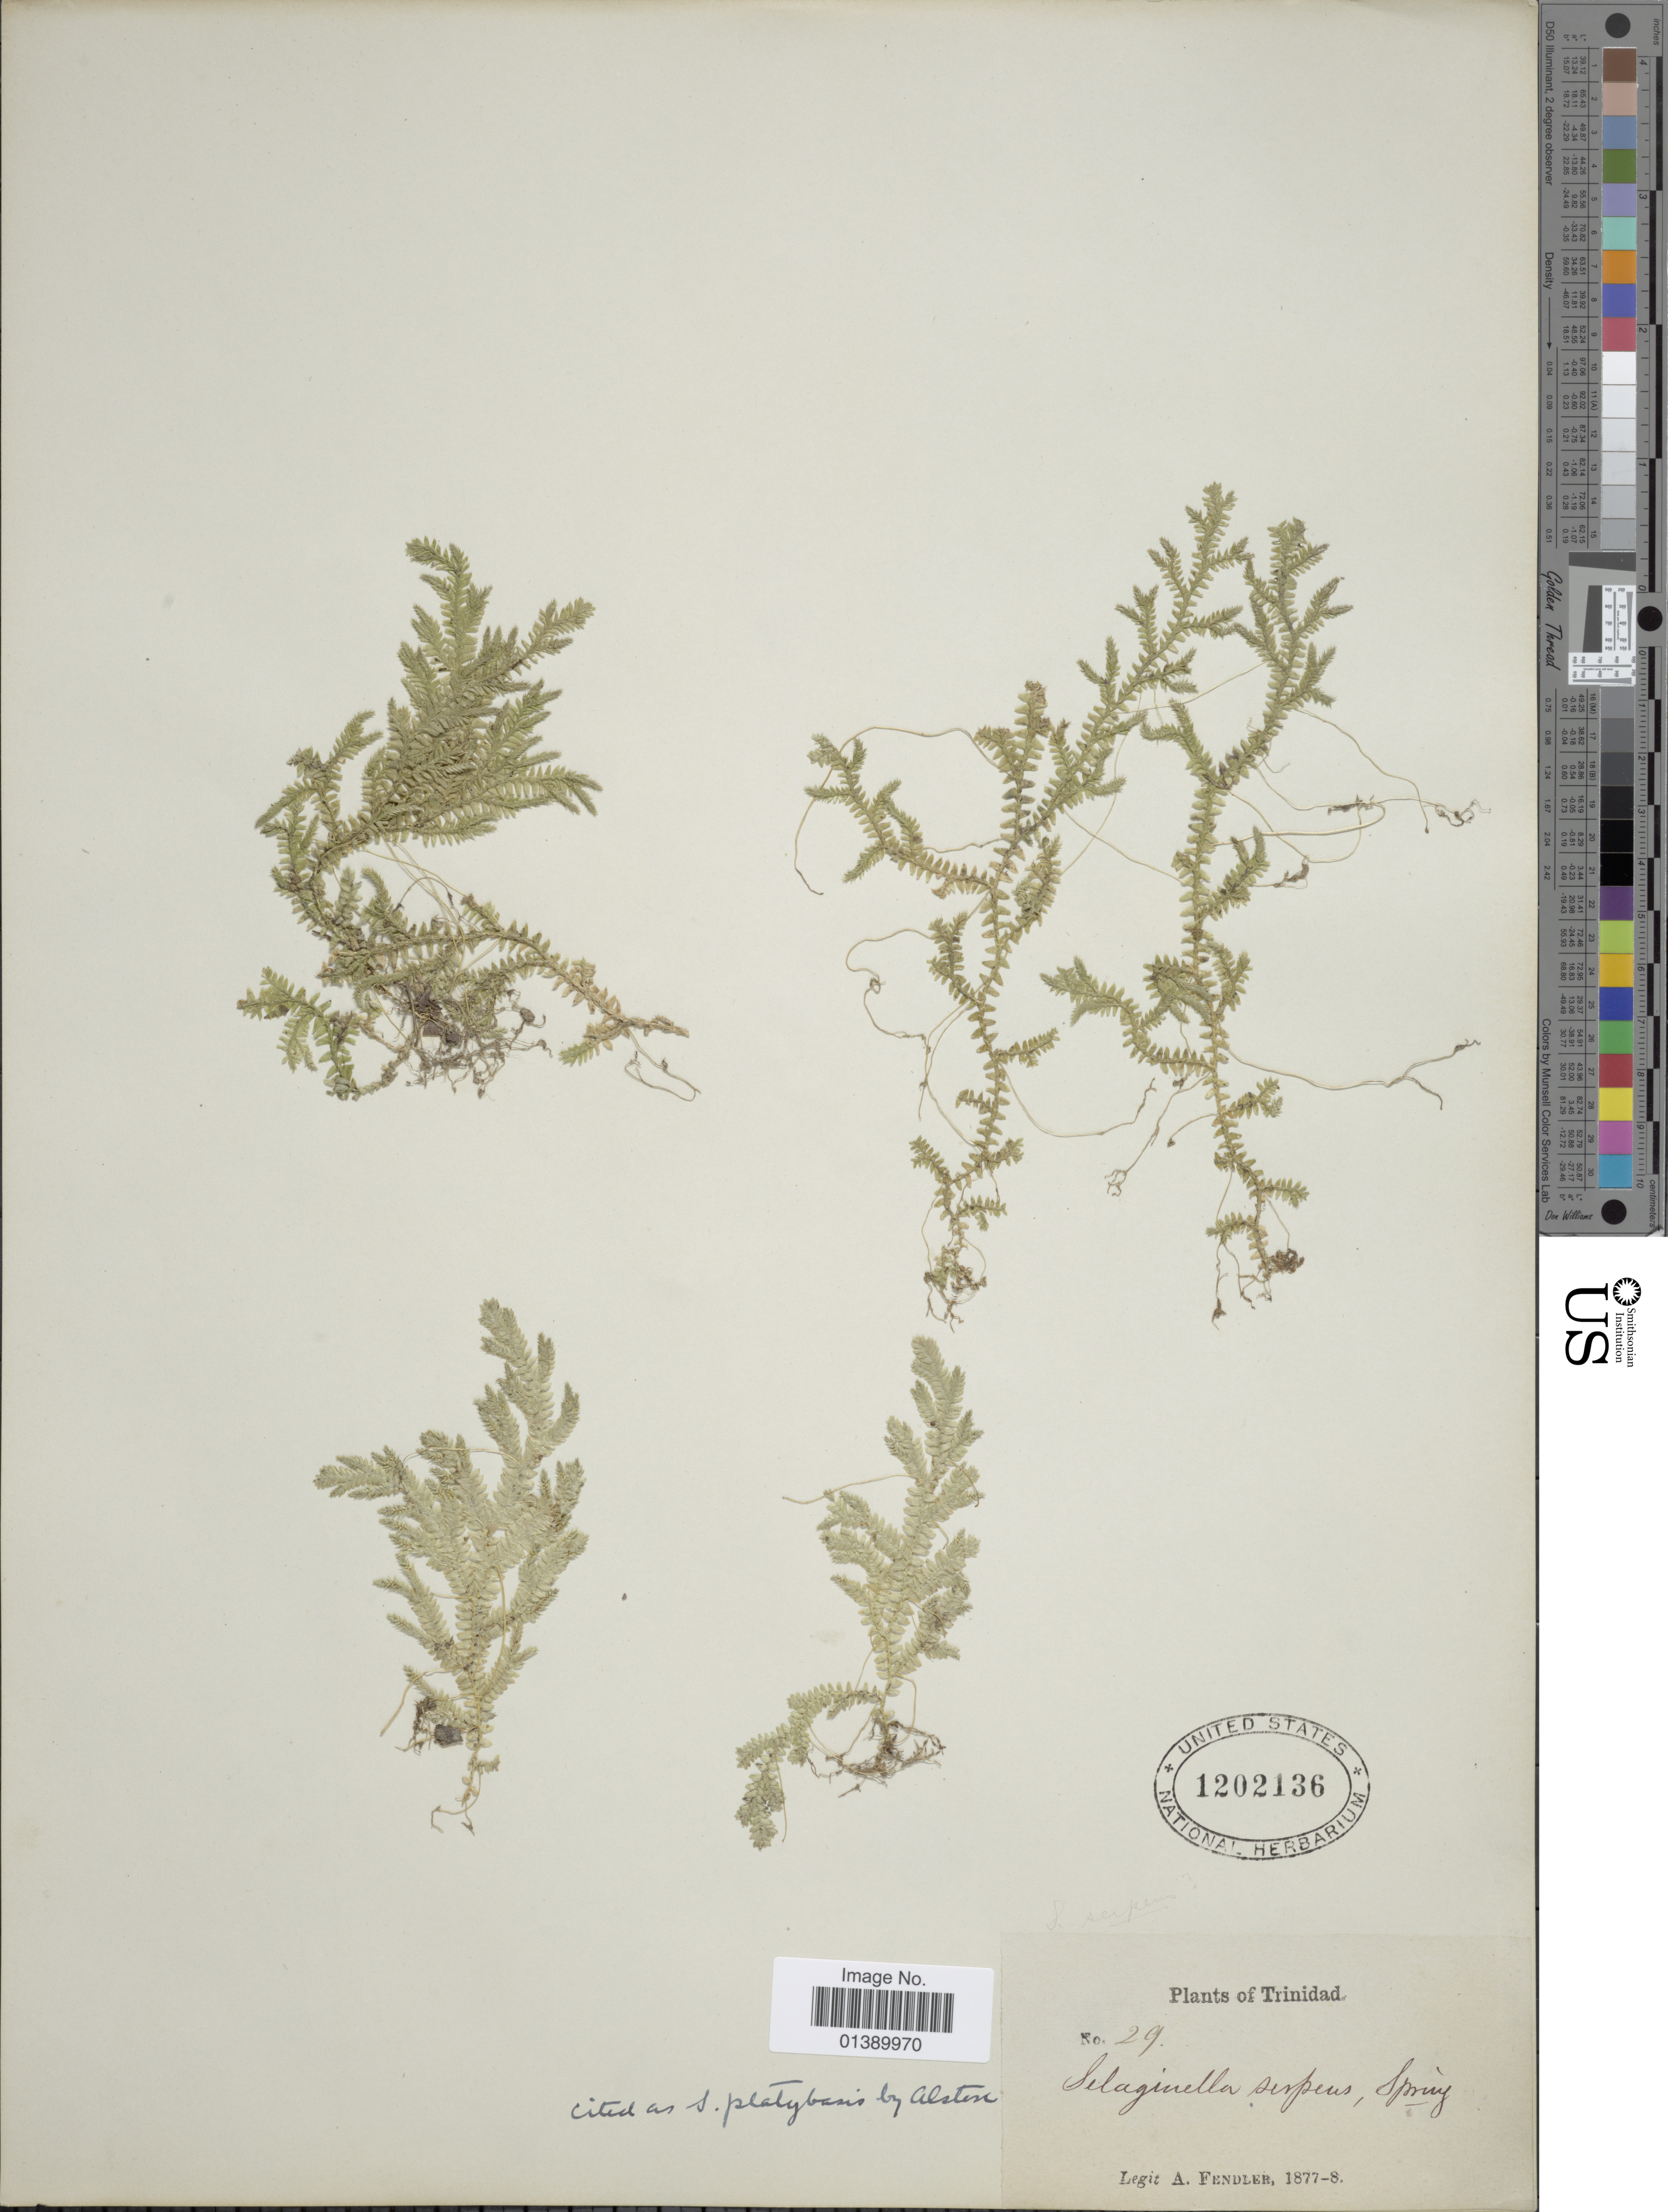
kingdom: Plantae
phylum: Tracheophyta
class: Lycopodiopsida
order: Selaginellales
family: Selaginellaceae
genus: Selaginella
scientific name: Selaginella producta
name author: Baker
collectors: A. Fendler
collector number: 29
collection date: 1877/1888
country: Trinidad and Tobago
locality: Trinidad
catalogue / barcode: US 1202136